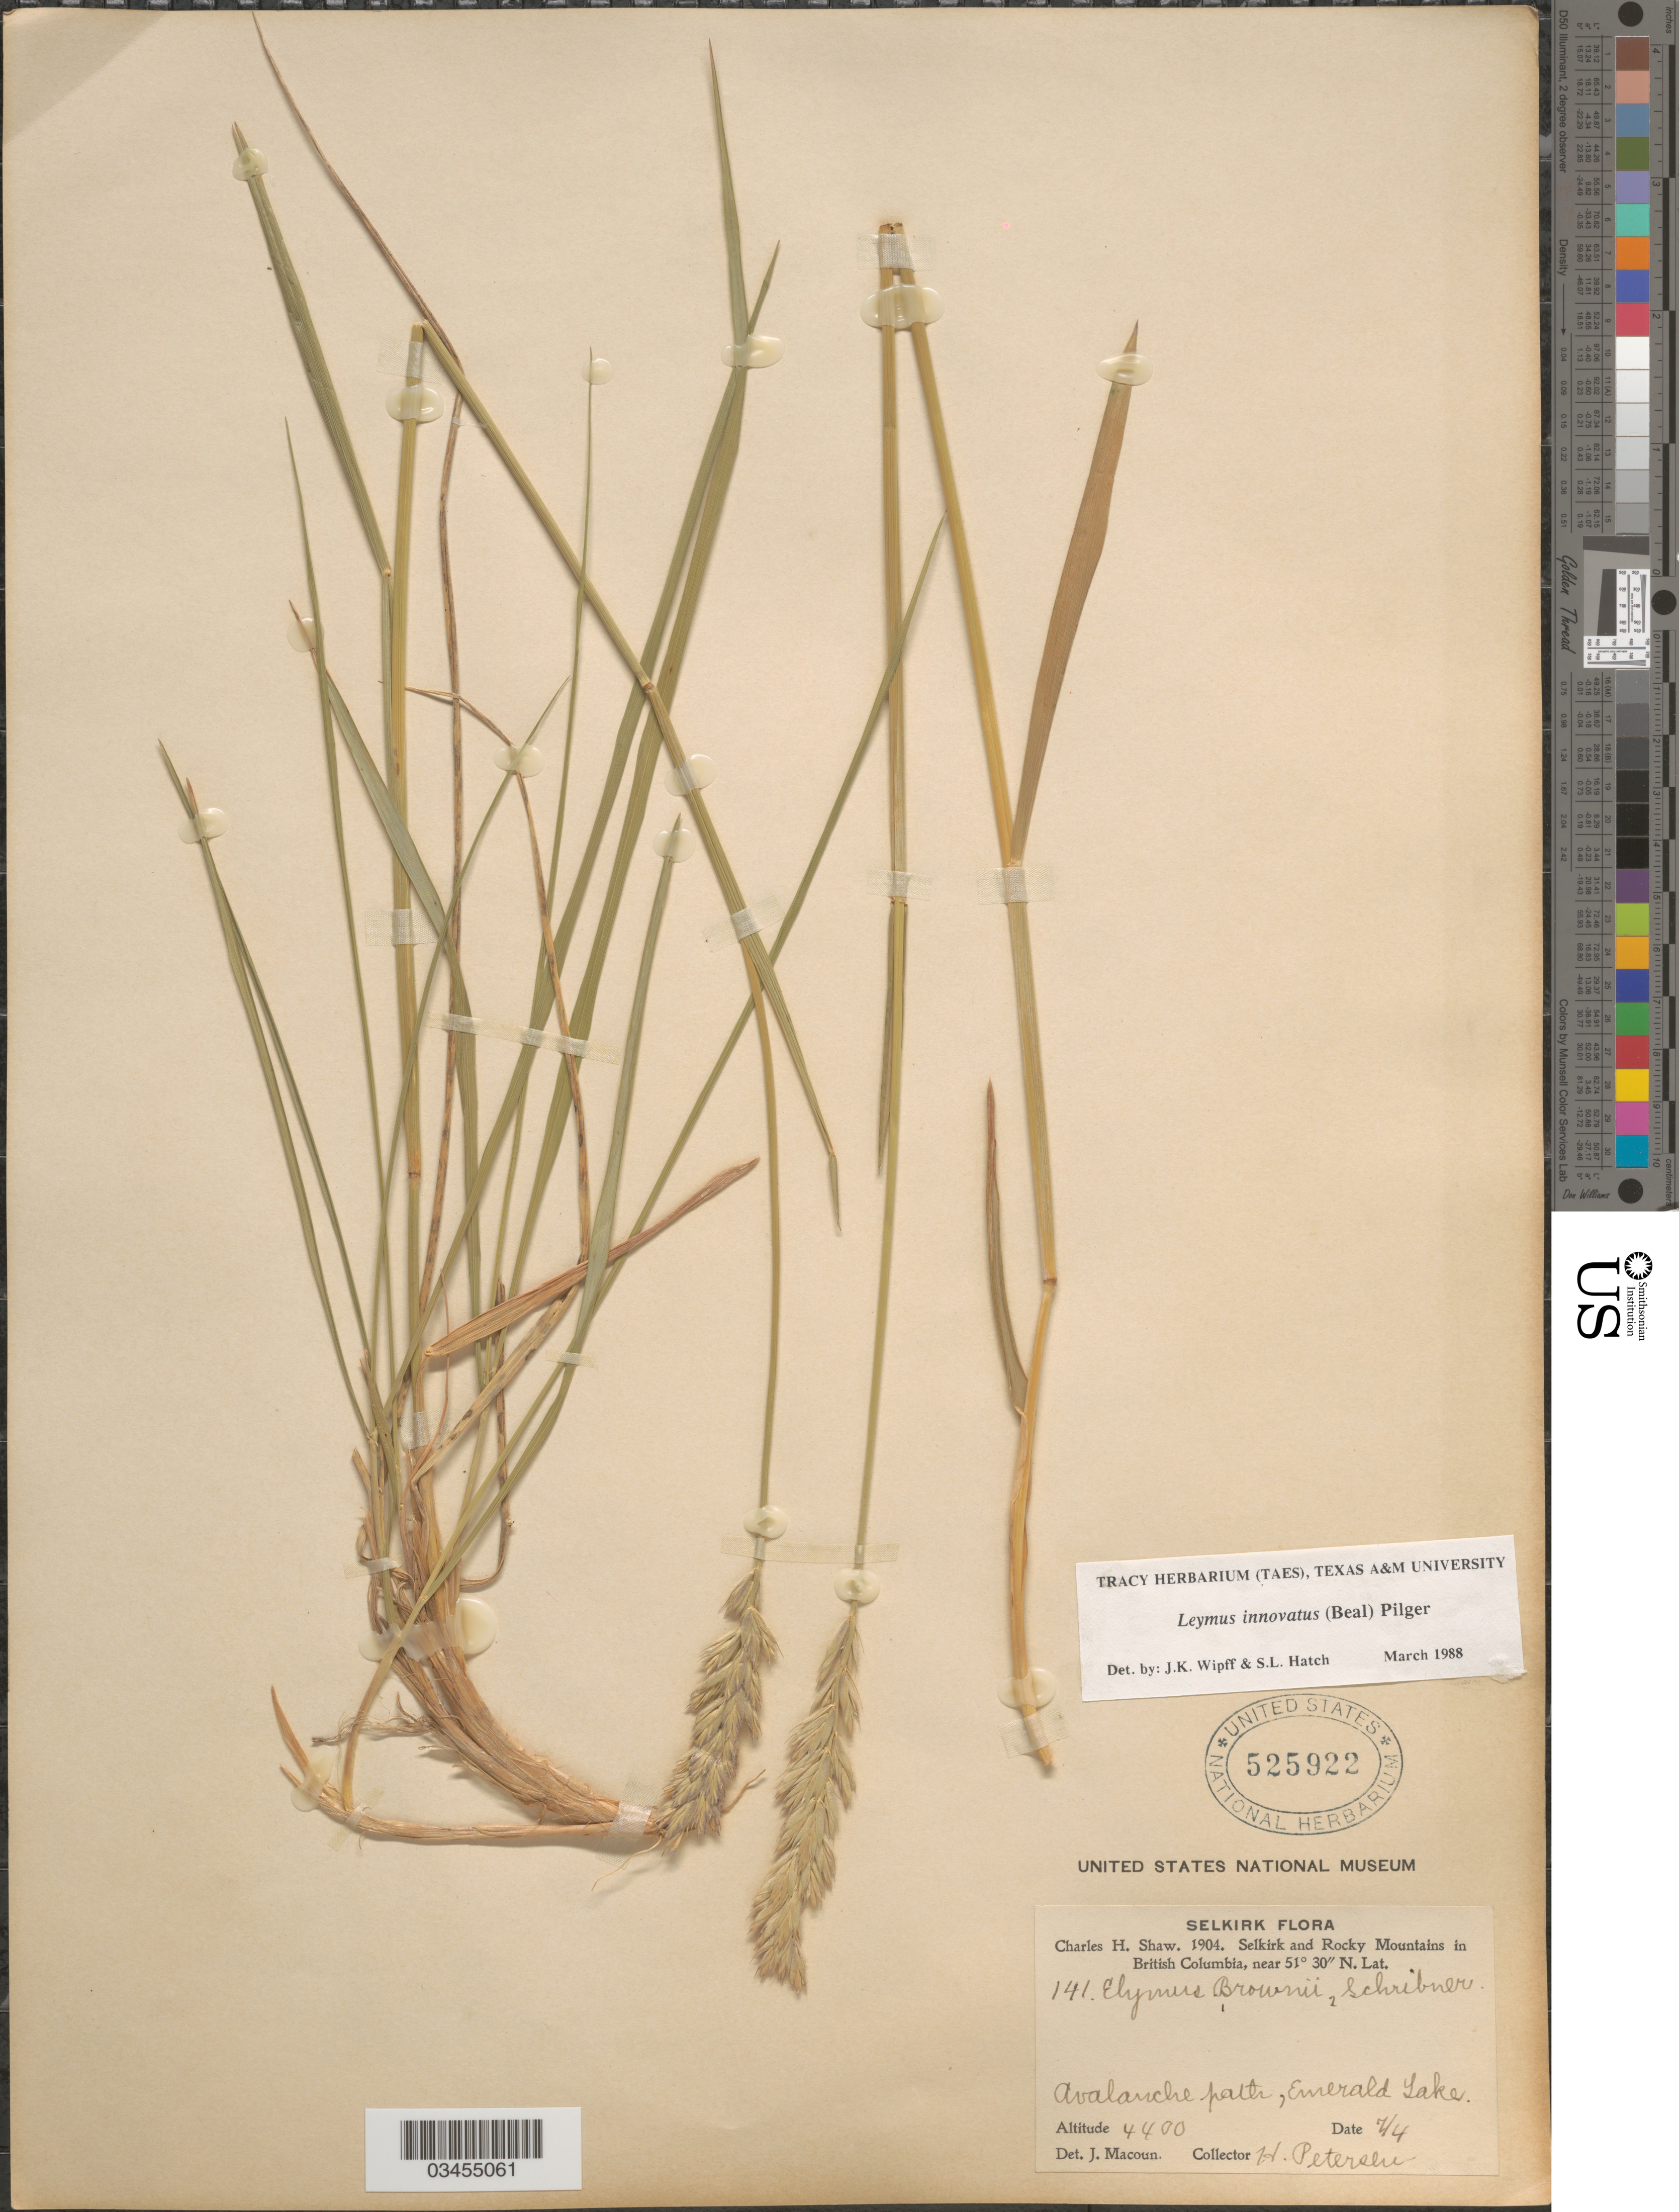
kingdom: Plantae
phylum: Tracheophyta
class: Liliopsida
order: Poales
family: Poaceae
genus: Leymus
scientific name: Leymus innovatus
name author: (W.J. Beal) Pilg.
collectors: C. H. Shaw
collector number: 141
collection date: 1904-04-07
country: Canada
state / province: British Columbia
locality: Selkirk. Selkirk and Rocky Mountains. Avalanche path, Emerald Lake.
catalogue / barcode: US 525922